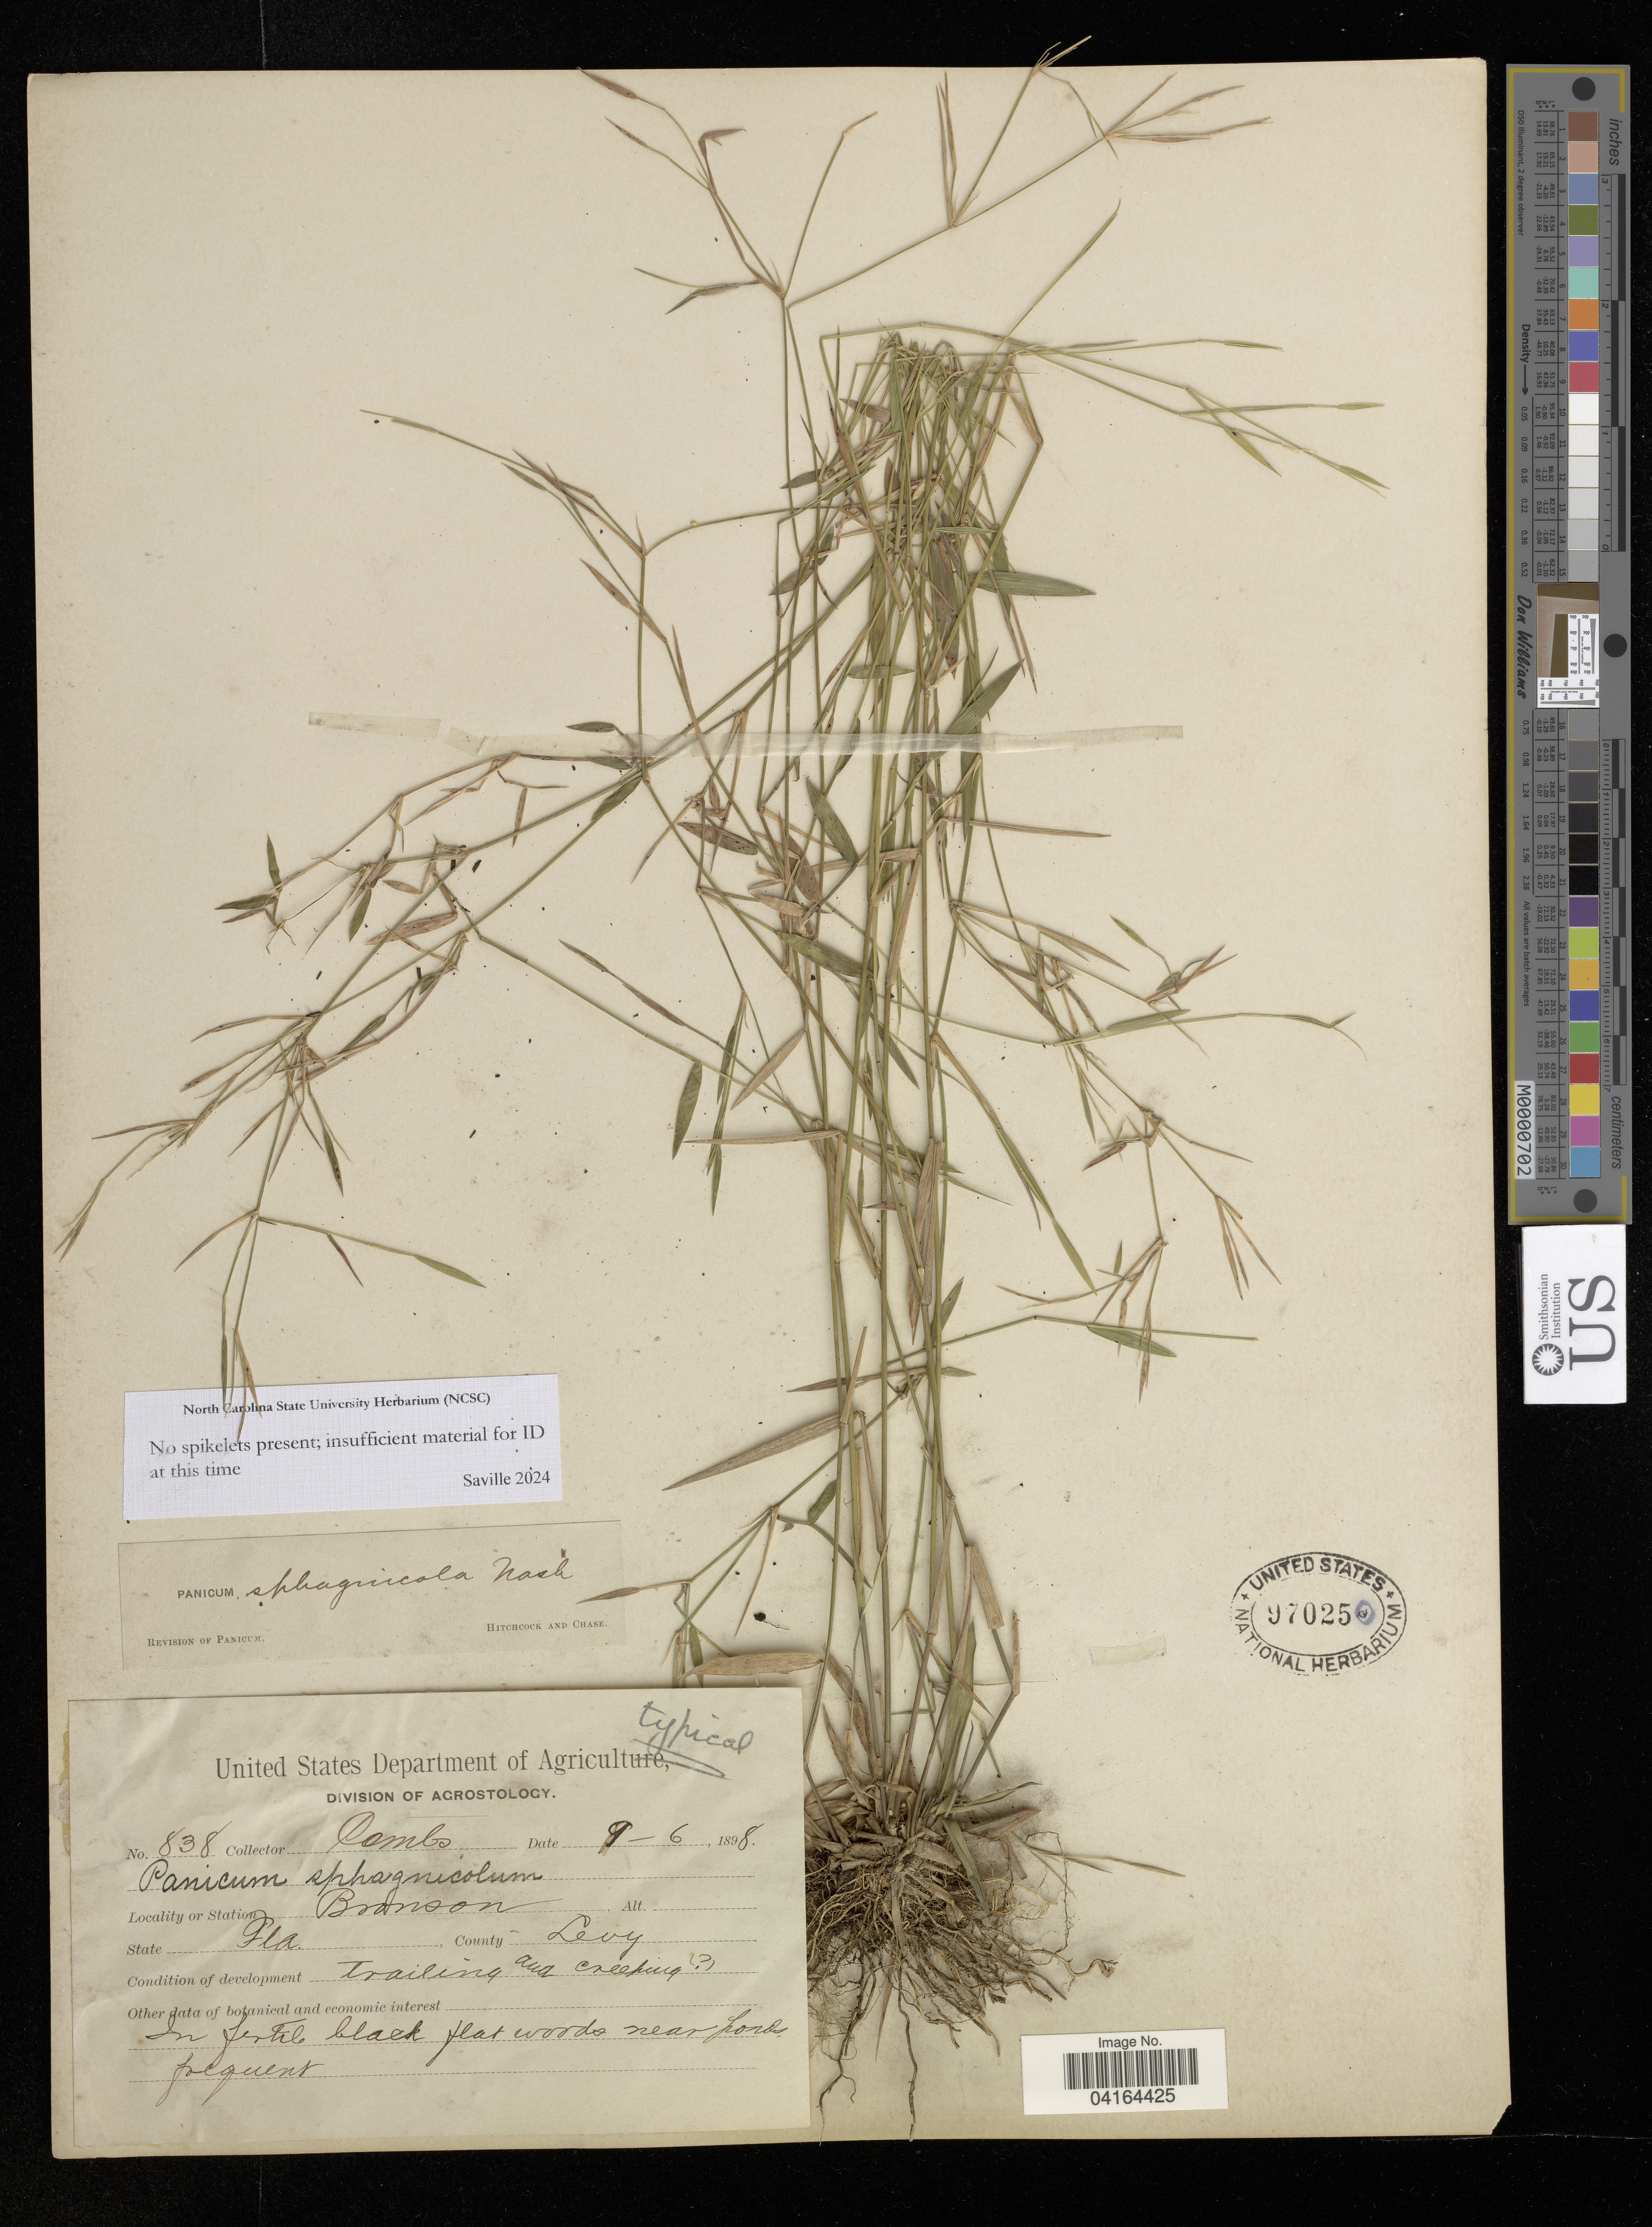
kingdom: Plantae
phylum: Tracheophyta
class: Liliopsida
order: Poales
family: Poaceae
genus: Panicum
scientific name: Panicum sphagnicola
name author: Nash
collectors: -. Combs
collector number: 838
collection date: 1898-06-09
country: United States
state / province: Florida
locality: Bronson. County: Levy.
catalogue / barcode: US 970250